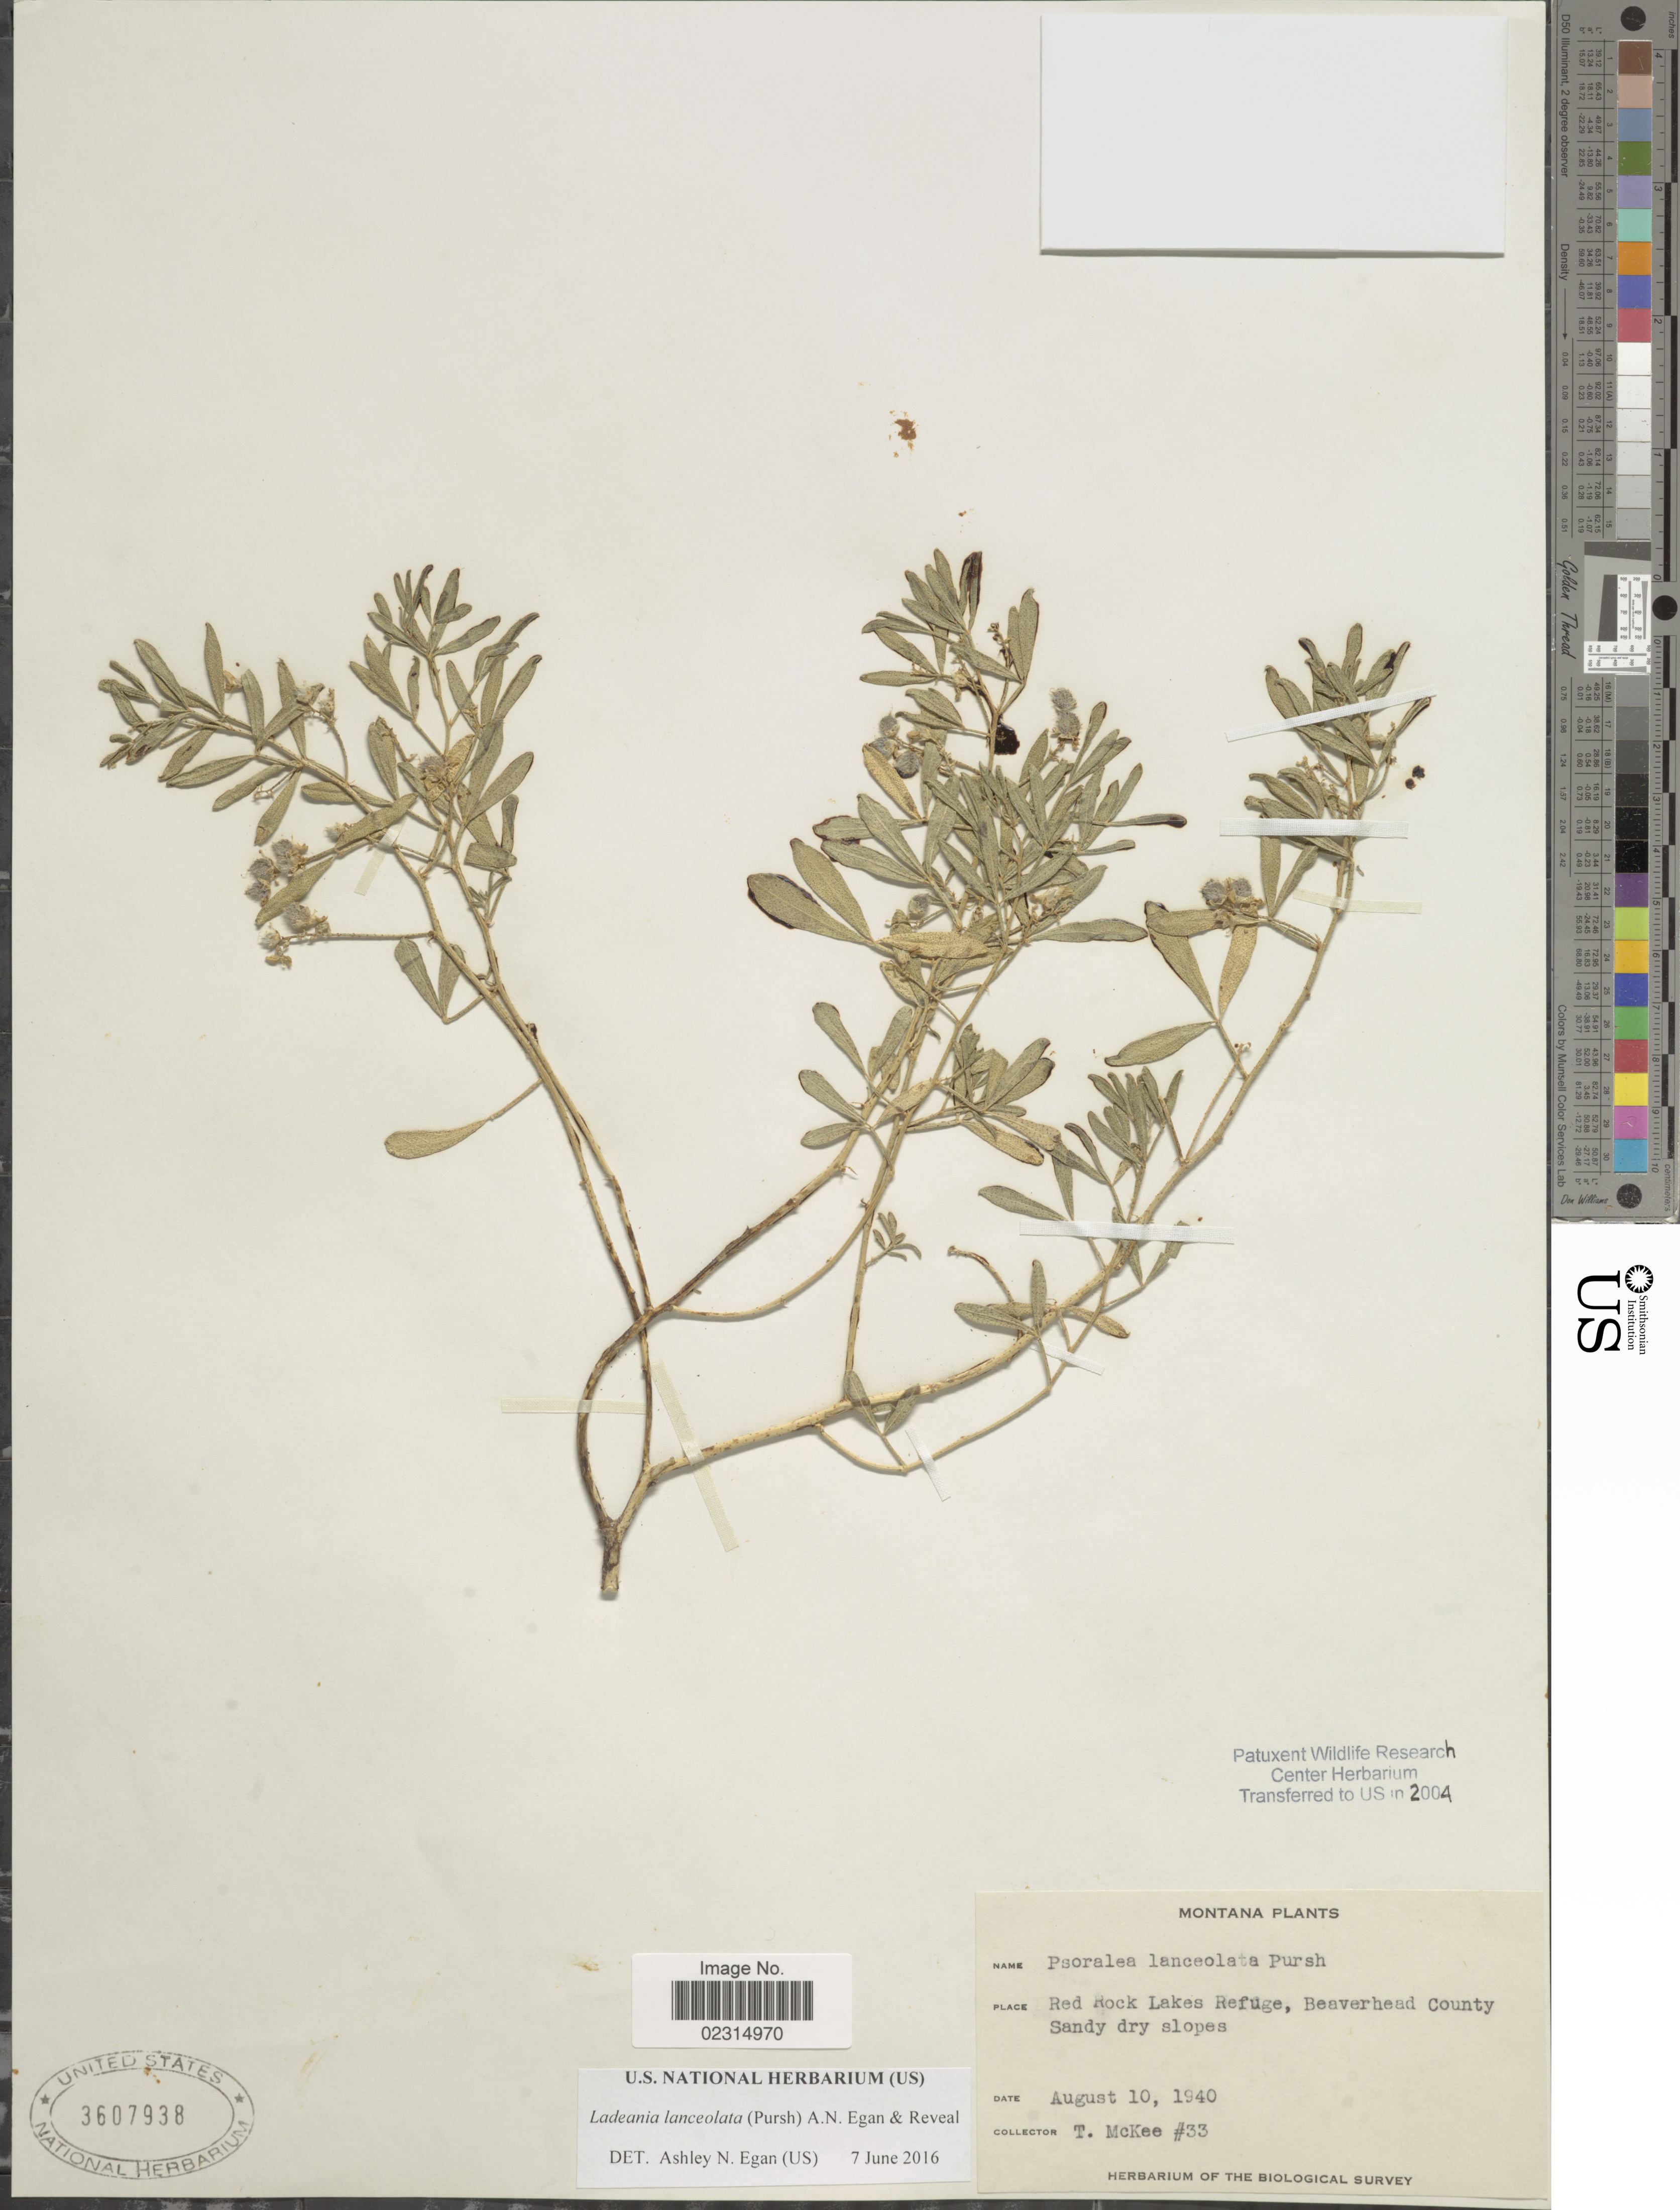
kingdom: Plantae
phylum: Tracheophyta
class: Magnoliopsida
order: Fabales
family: Fabaceae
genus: Ladeania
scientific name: Ladeania lanceolata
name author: (Pursh) A.N. Egan & Reveal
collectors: T. McKee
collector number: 33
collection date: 1940-08-10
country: United States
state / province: Montana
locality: Red Rock Lakes Refuge, Beaverhead County Sandy dry slopes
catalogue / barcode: US 3607938